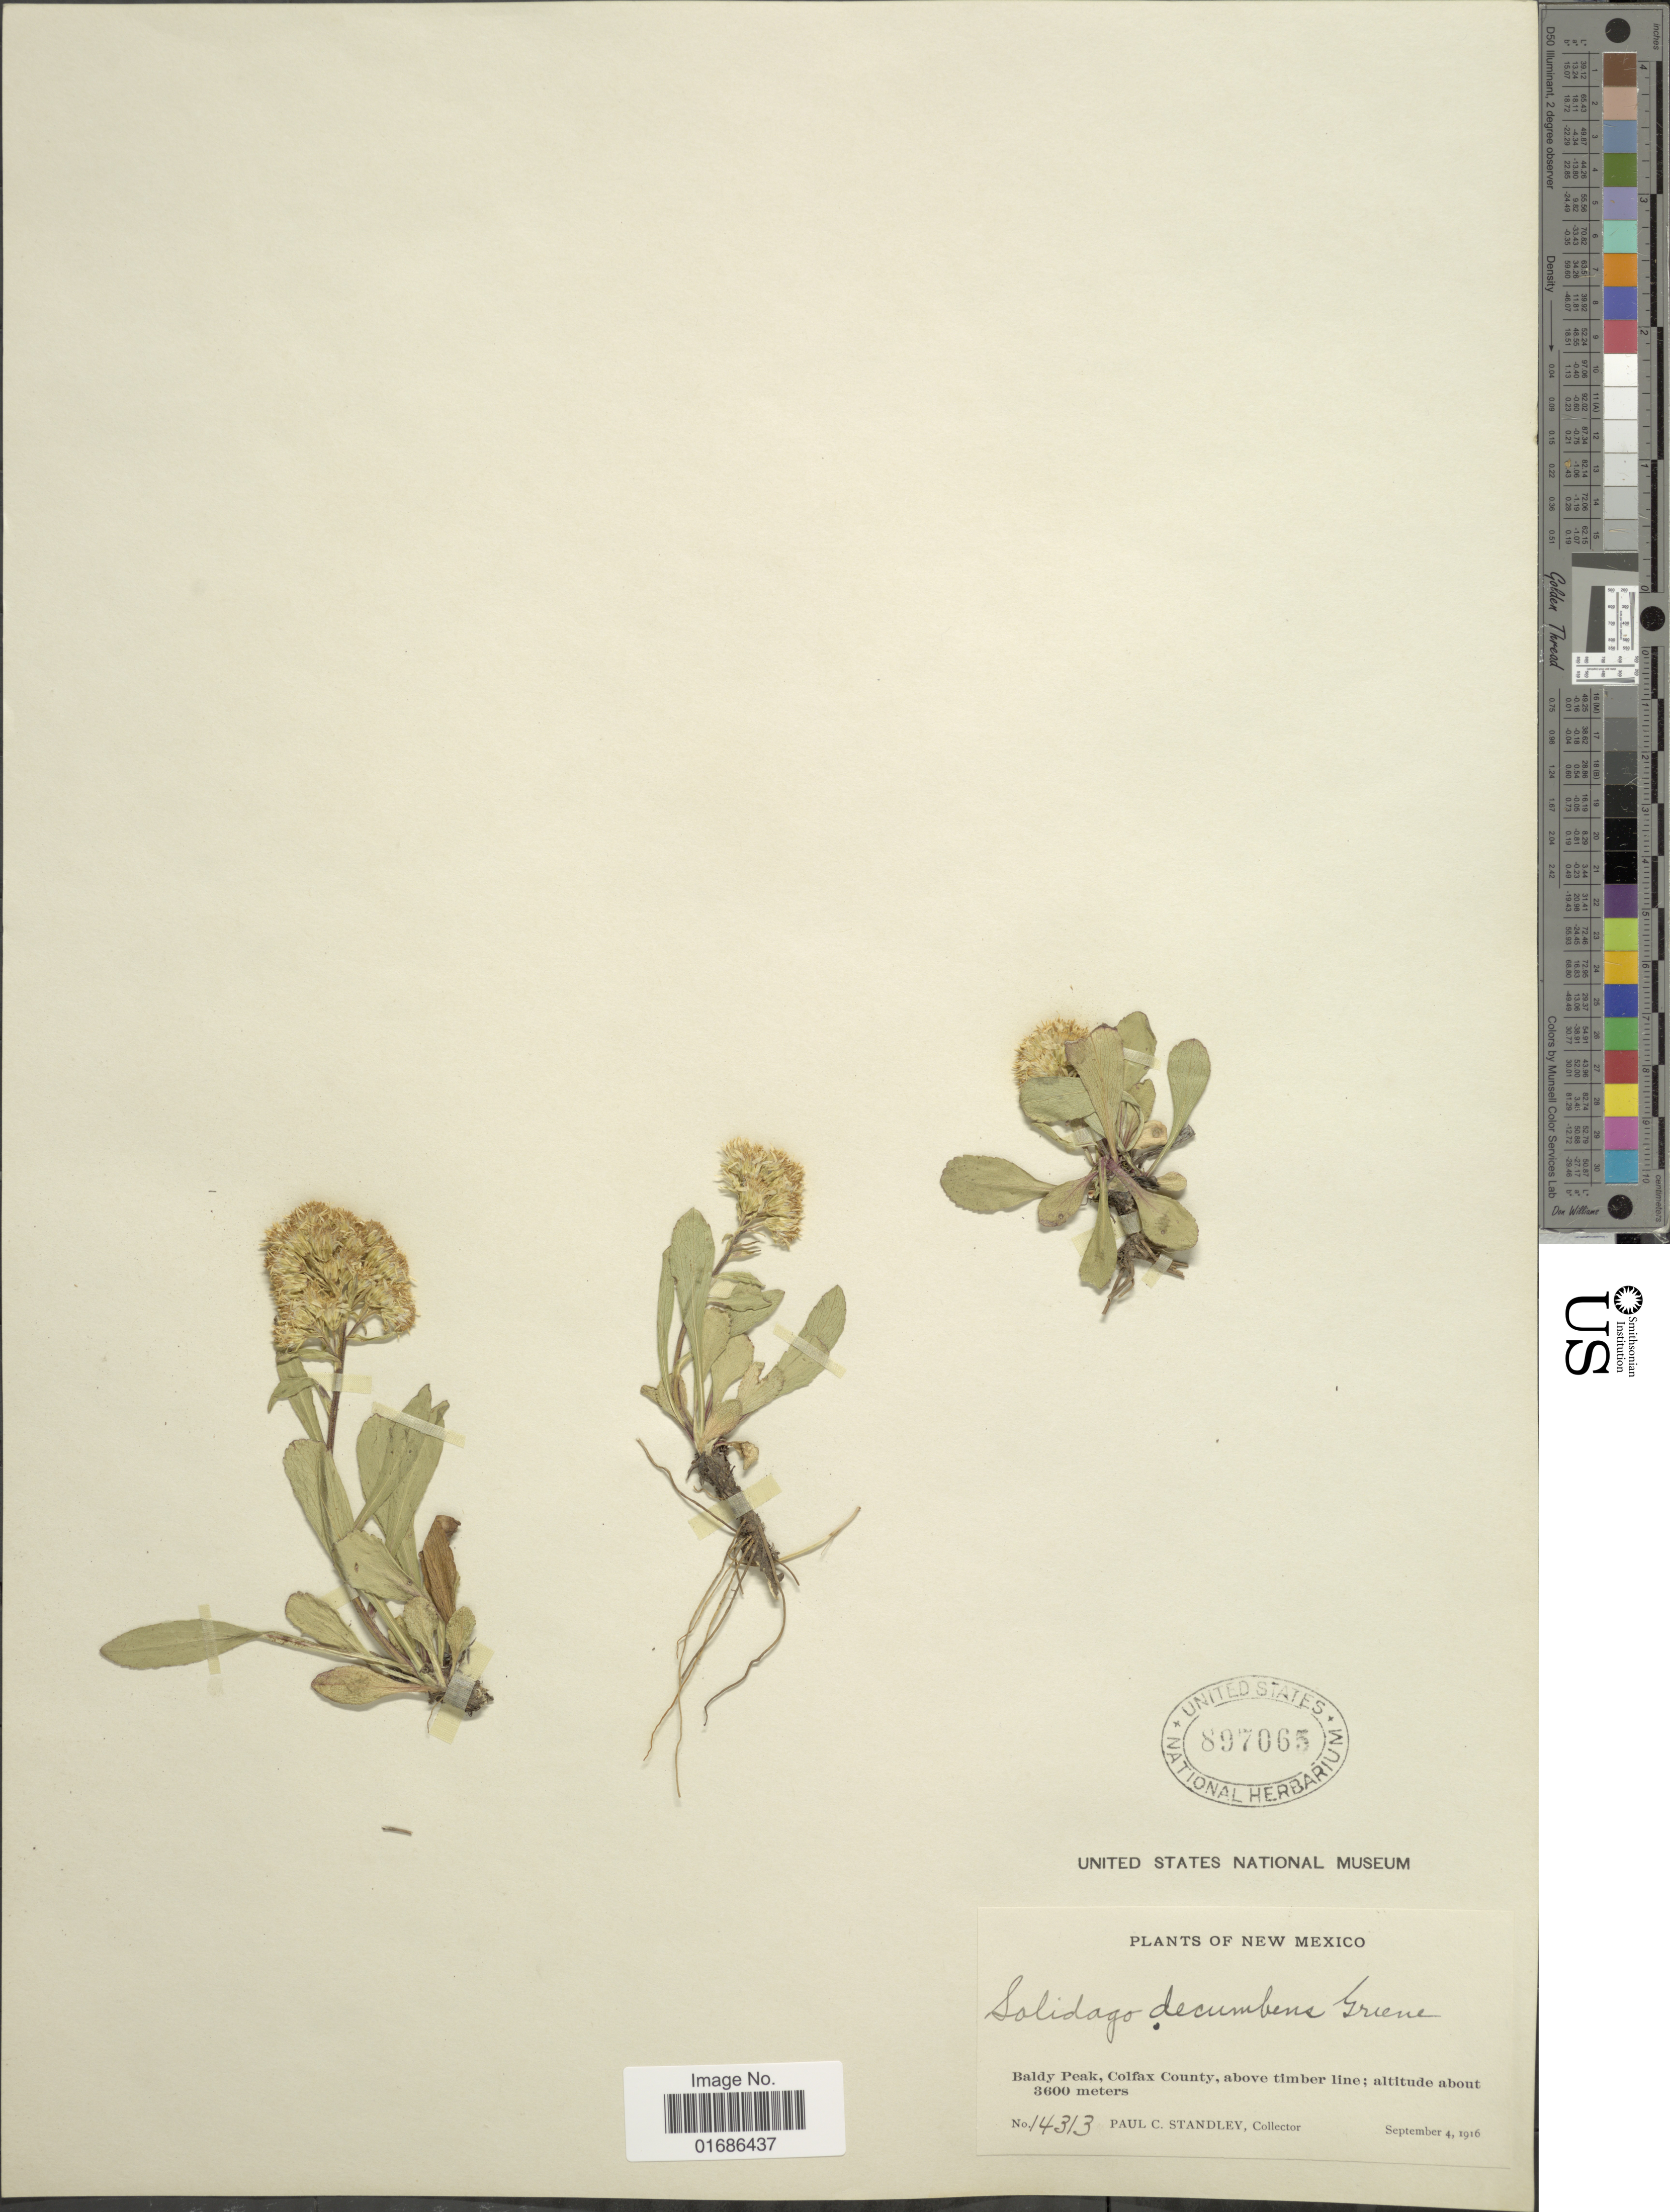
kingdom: Plantae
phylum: Tracheophyta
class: Magnoliopsida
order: Asterales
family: Asteraceae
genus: Solidago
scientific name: Solidago decumbens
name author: Greene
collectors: P. C. Standley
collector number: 14313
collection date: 1916-09-04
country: United States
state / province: New Mexico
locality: Baldy Peak, Colfax County, above timber line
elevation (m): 3600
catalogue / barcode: US 897065